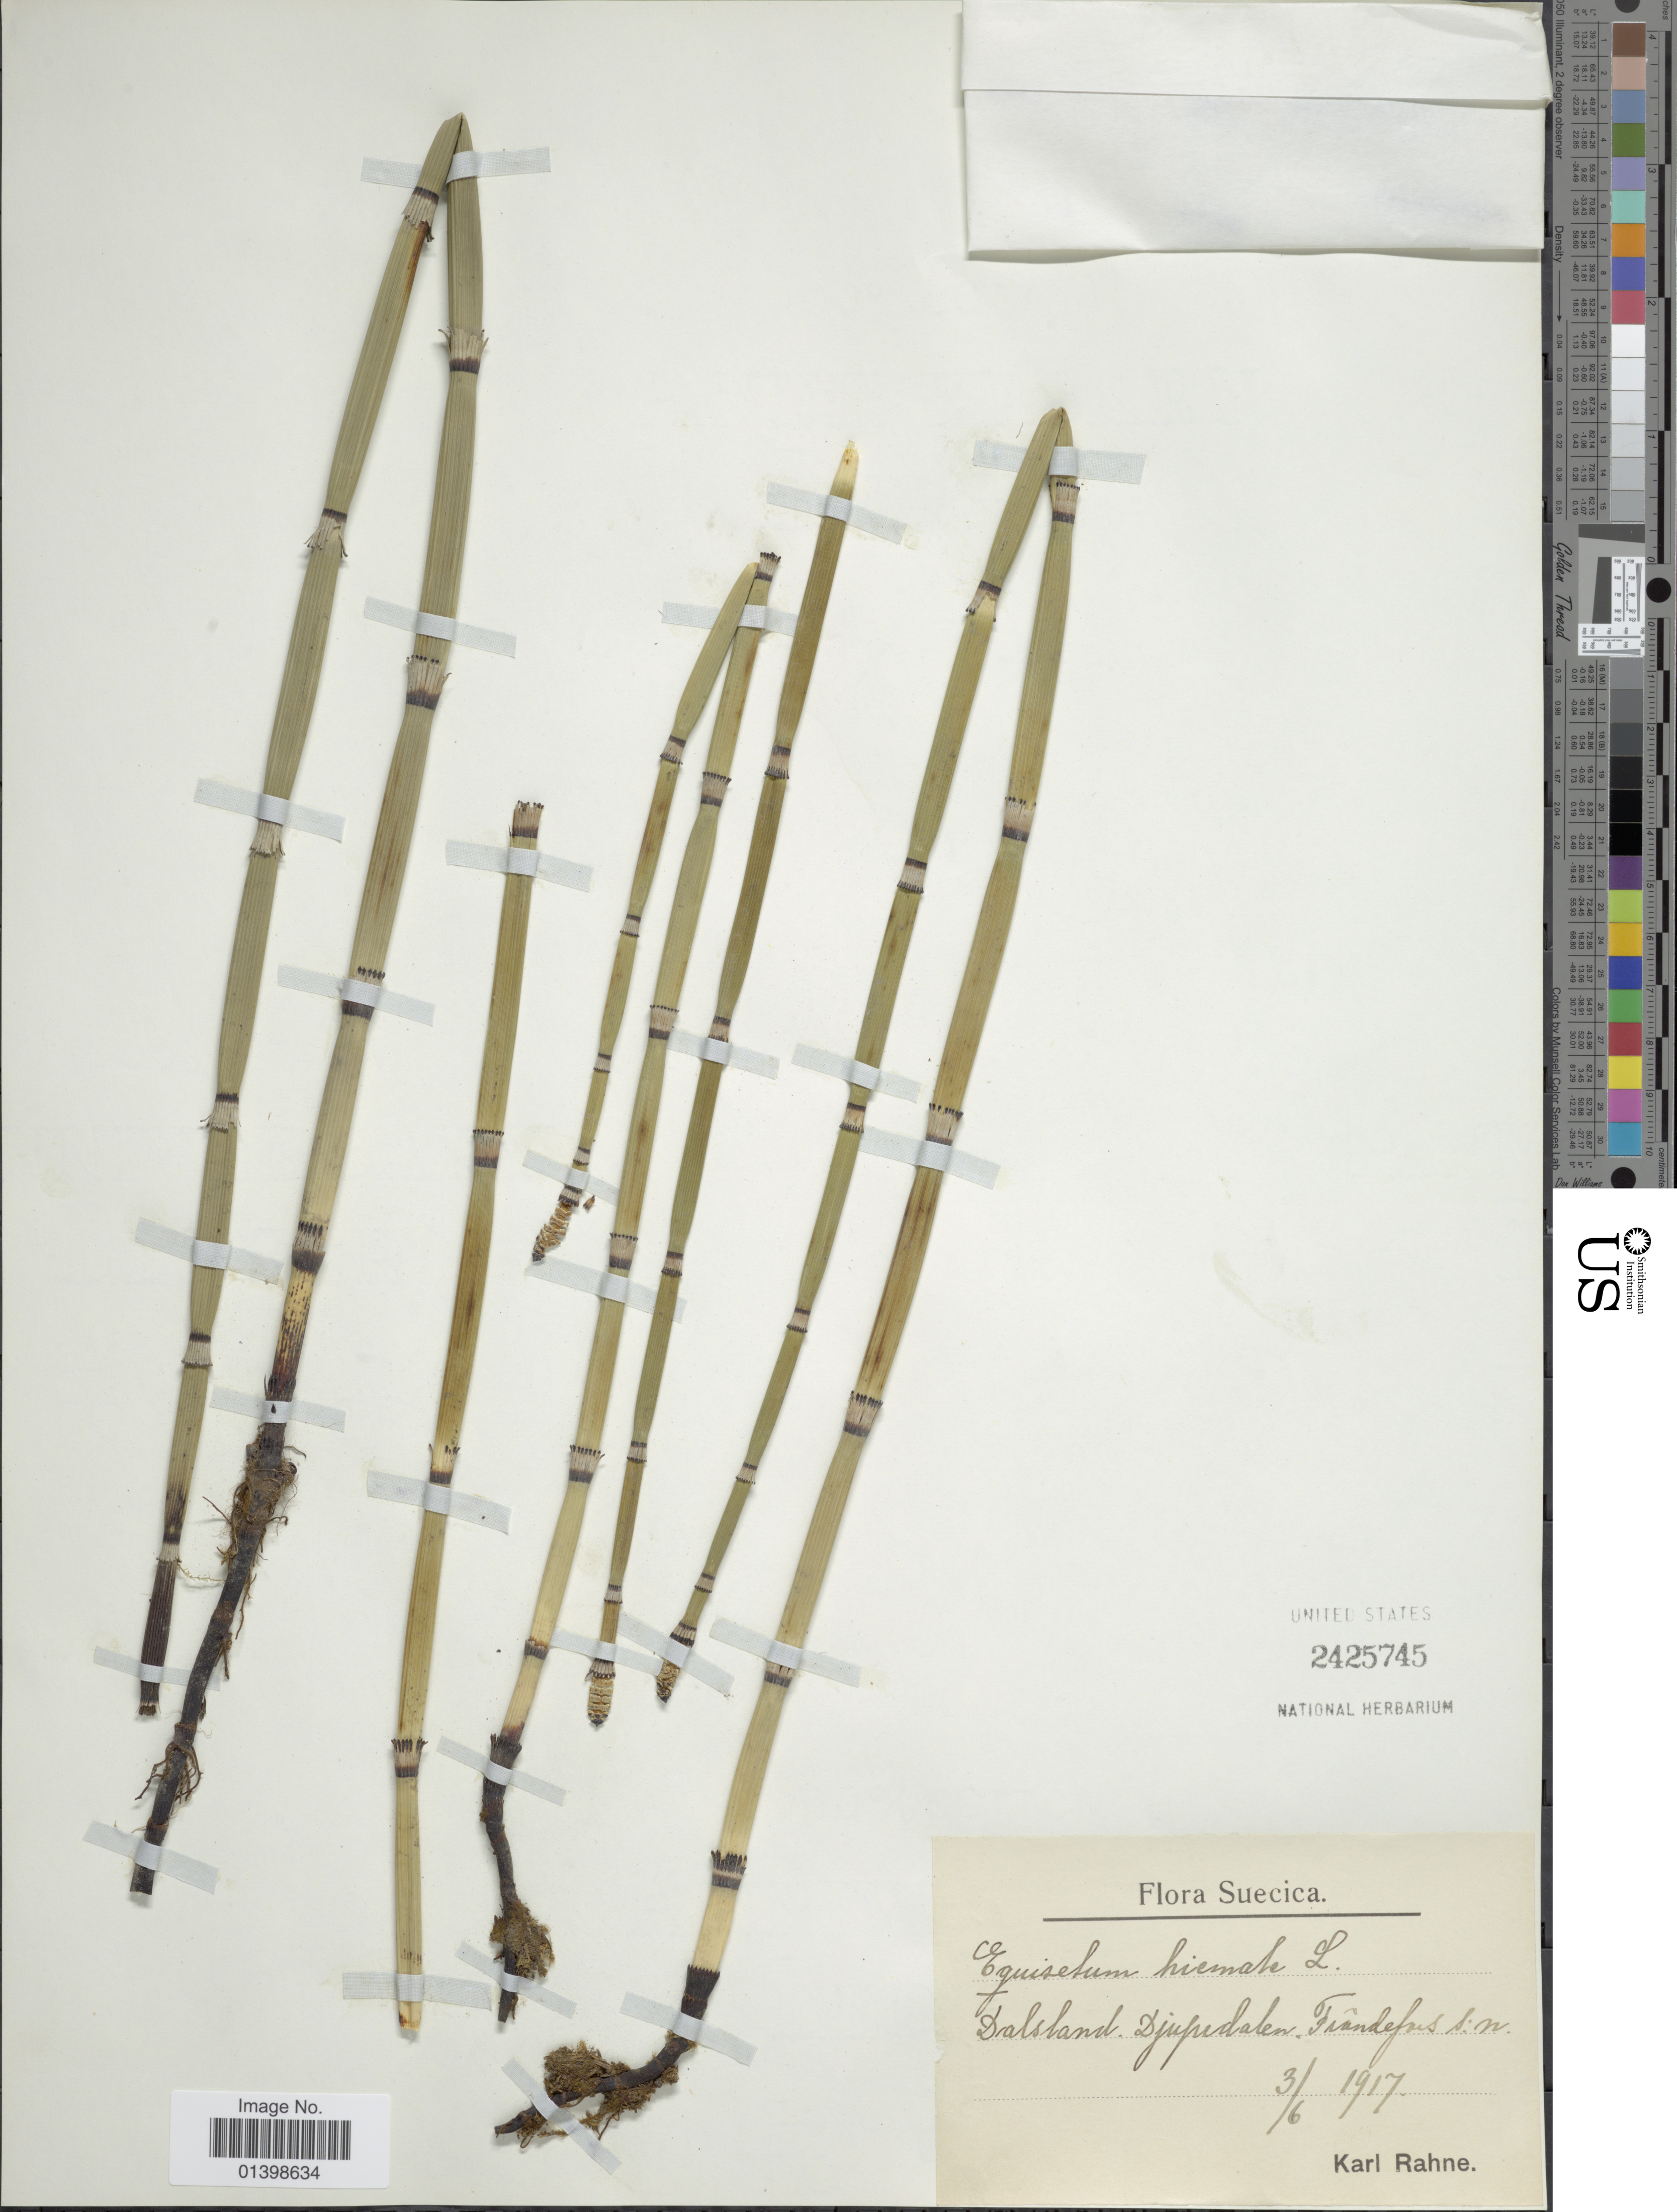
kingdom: Plantae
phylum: Tracheophyta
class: Polypodiopsida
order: Equisetales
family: Equisetaceae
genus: Equisetum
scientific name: Equisetum hyemale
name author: L.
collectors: K. Rahne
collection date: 1917-03-06 or 1917-06-03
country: Sweden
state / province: Västra Götaland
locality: Frändefors sn, Djupedalen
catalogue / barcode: US 2425745